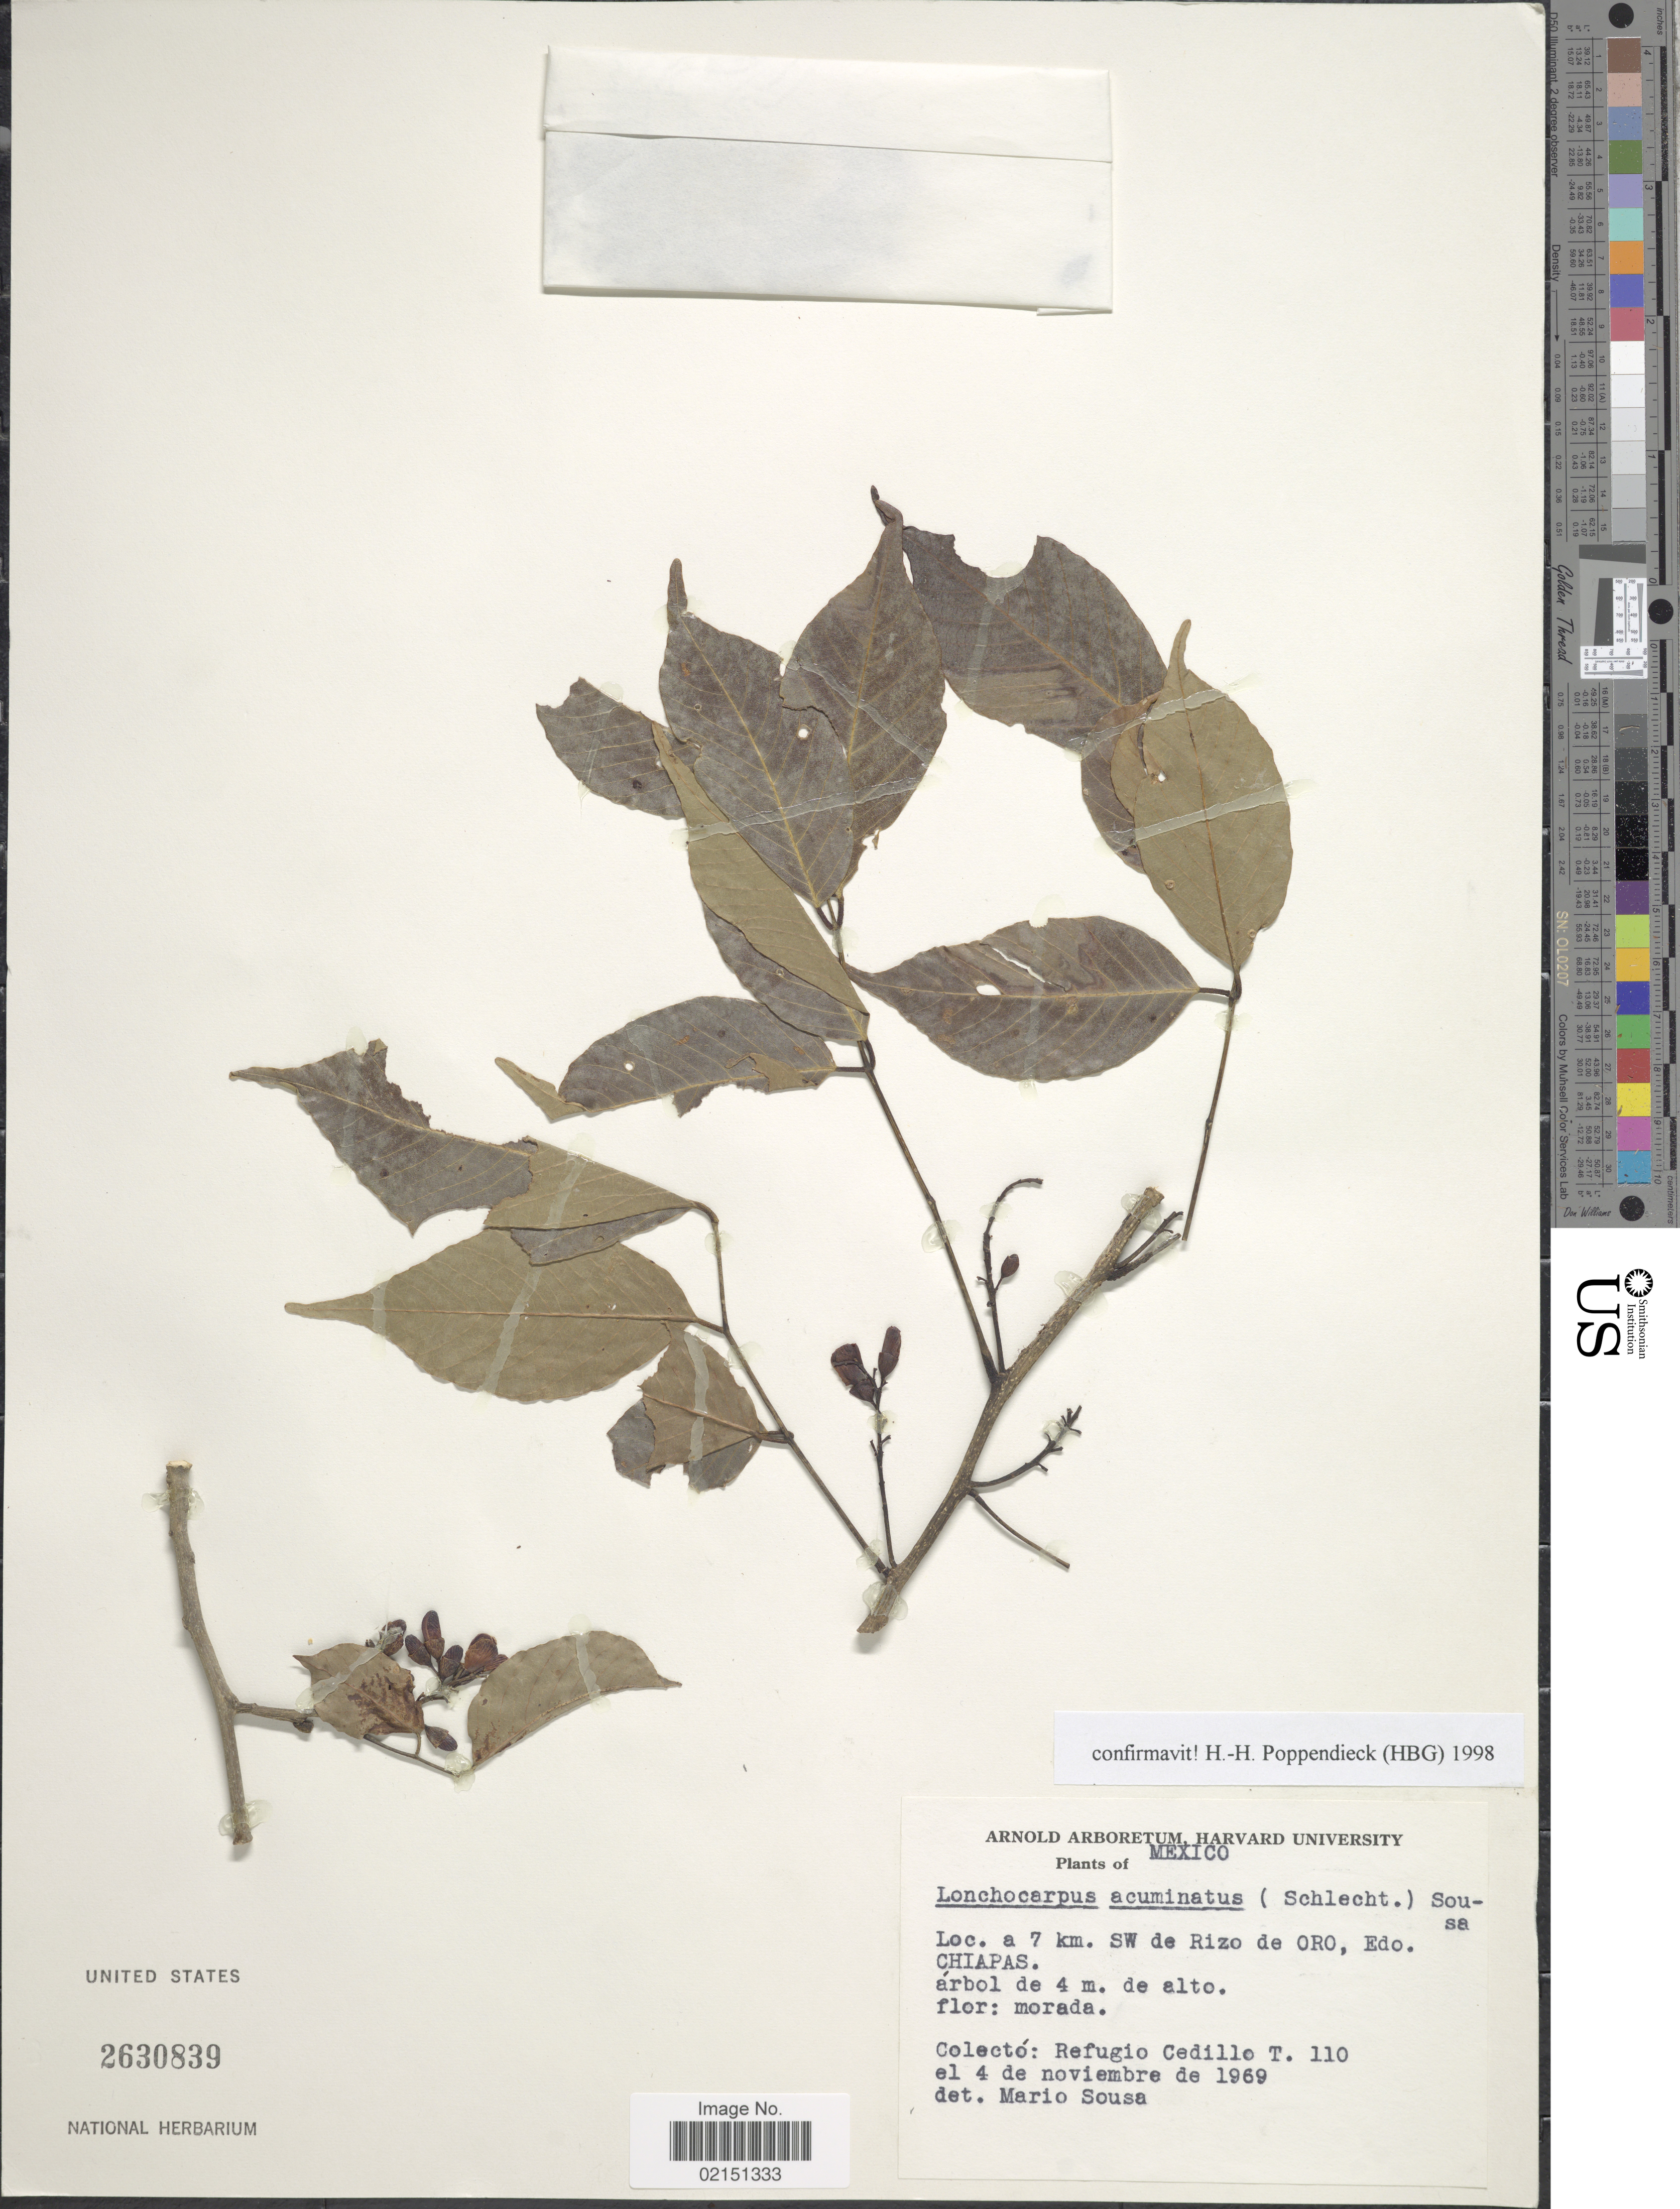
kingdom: Plantae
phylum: Tracheophyta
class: Magnoliopsida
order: Fabales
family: Fabaceae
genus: Lonchocarpus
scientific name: Lonchocarpus acuminatus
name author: (Schltdl.) M. Sousa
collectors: R. Cedillo T.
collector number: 110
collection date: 1969-11-04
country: Mexico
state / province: Chiapas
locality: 7 km. SW de Rizo de Oro, Edo. Chiapas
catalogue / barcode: US 2630839